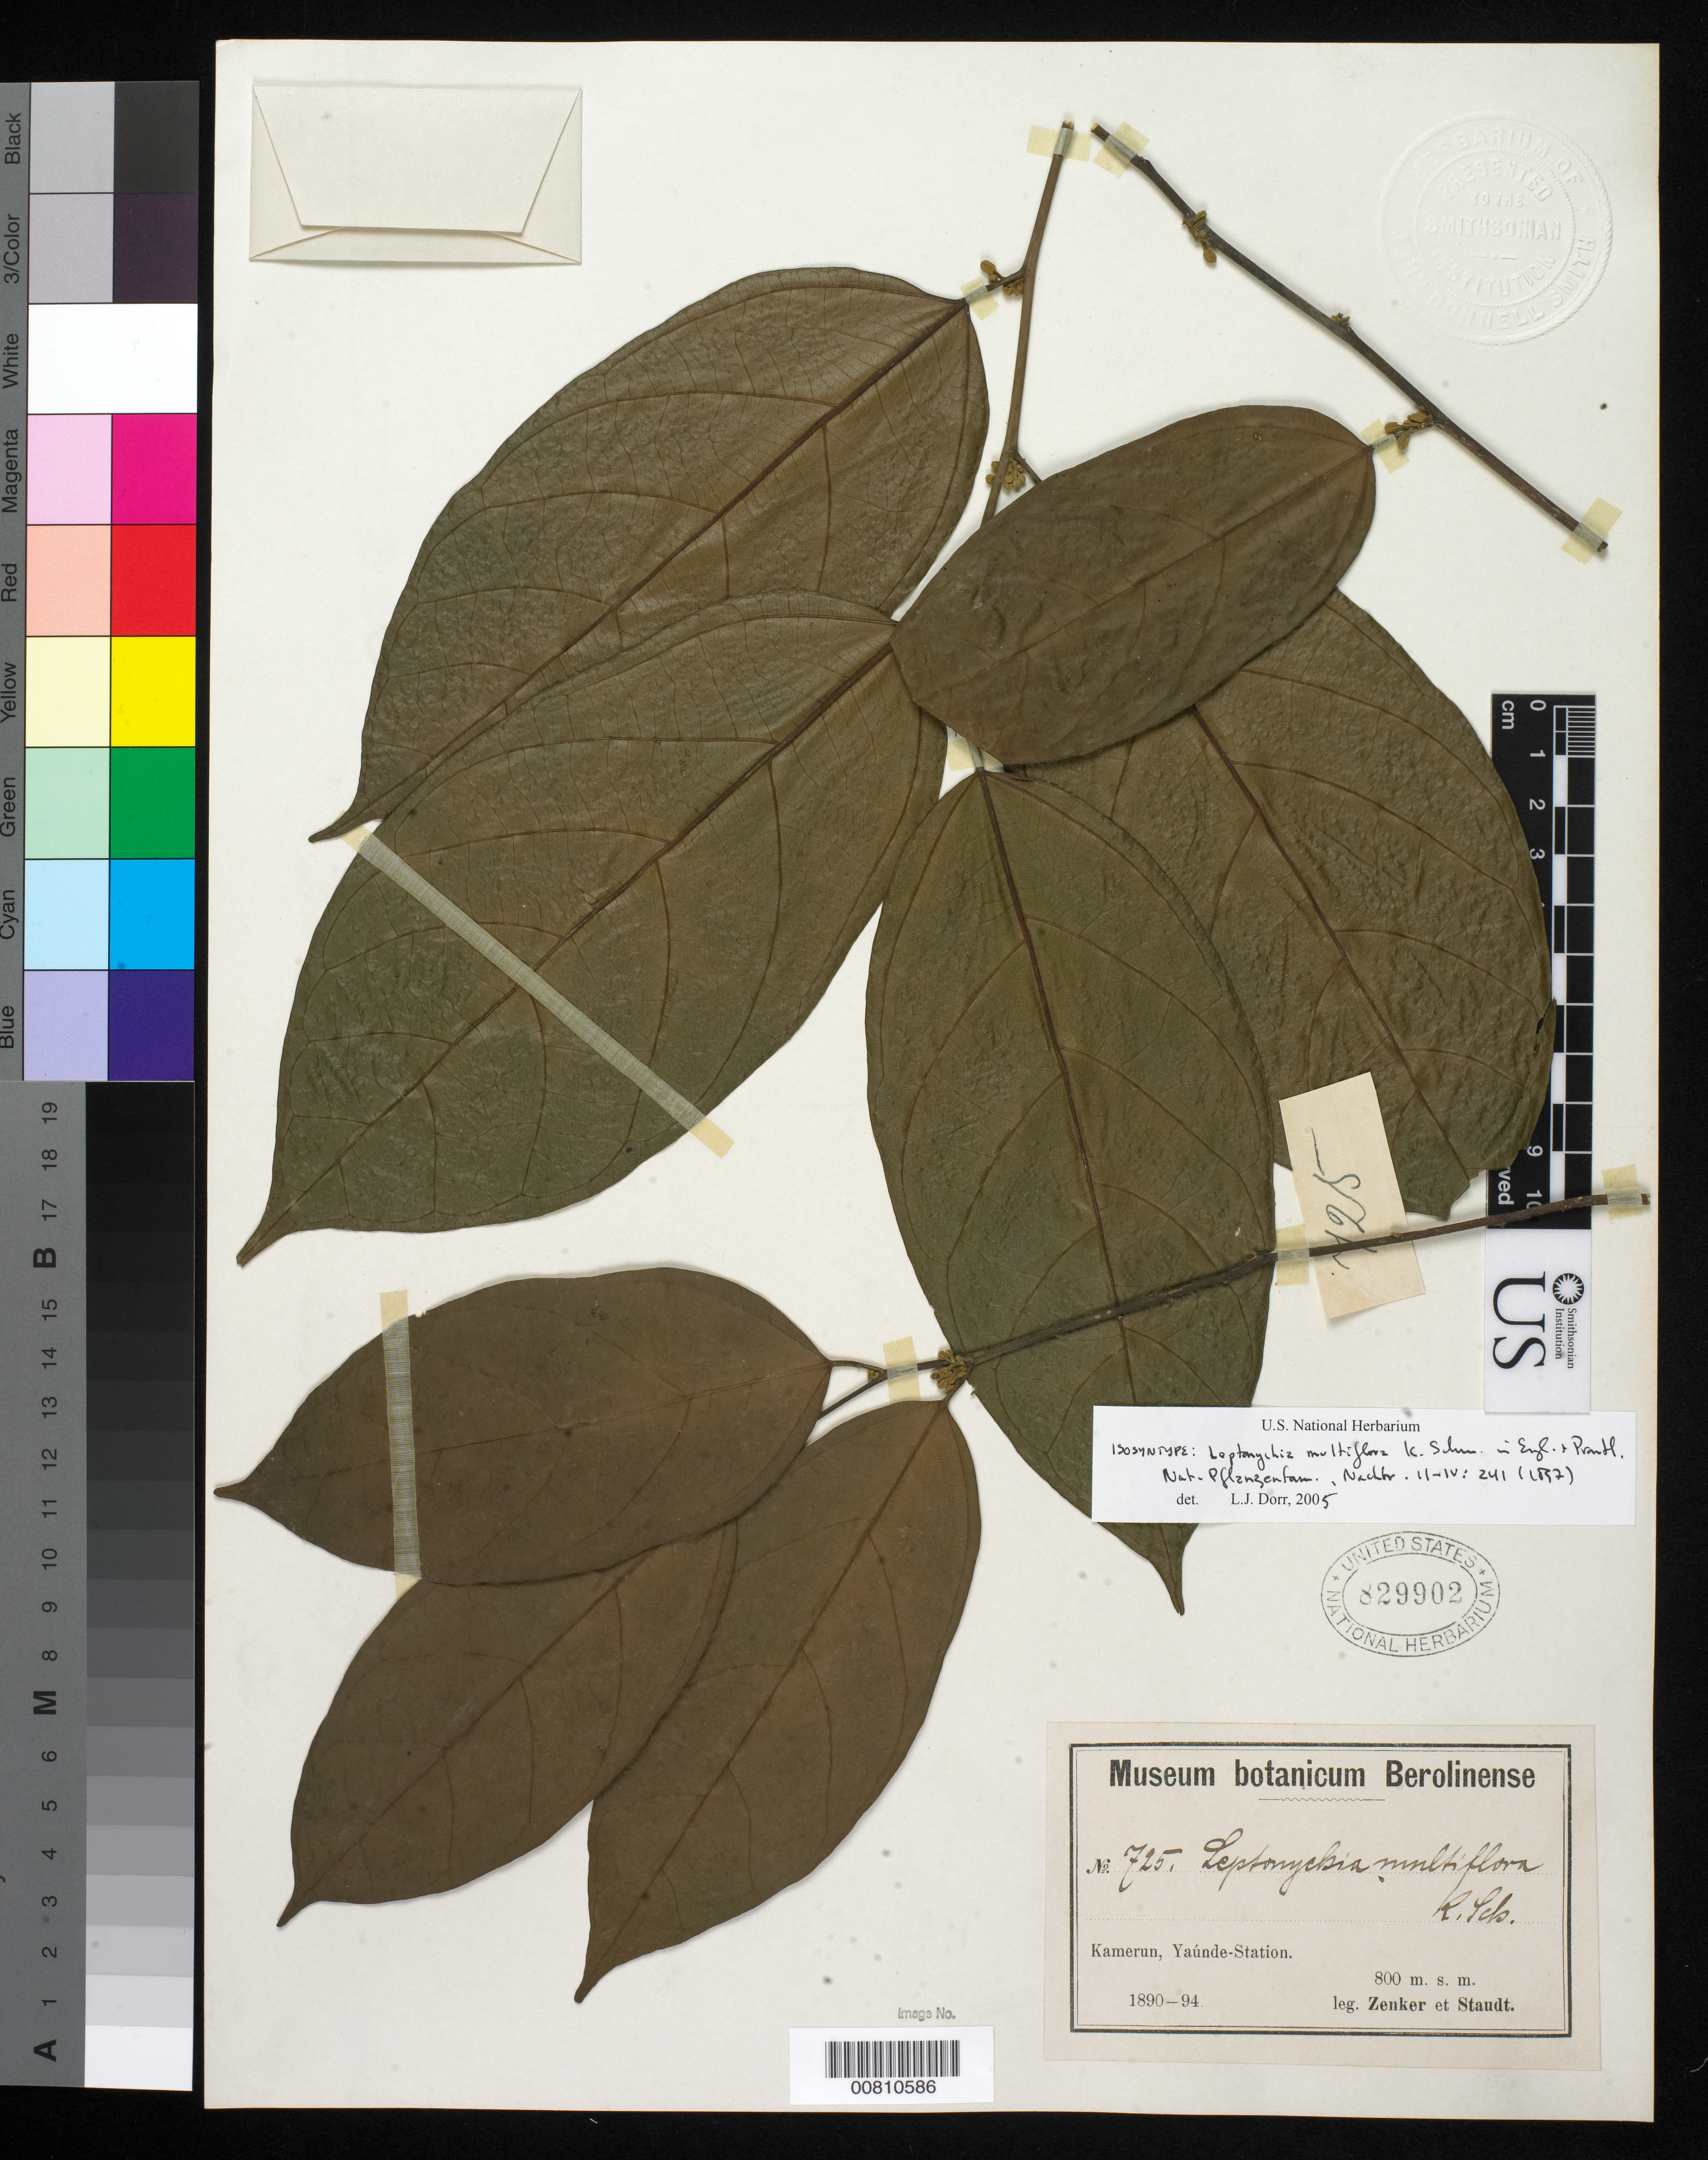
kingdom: Plantae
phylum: Tracheophyta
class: Magnoliopsida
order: Malvales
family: Malvaceae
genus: Leptonychia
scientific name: Leptonychia multiflora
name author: K. Schum.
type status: Isosyntype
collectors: G. A. Zenker & A. Staudt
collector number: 725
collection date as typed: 1890 to 1894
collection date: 1890/1894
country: Cameroon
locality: Kamerun, Yaúnde-Station.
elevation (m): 800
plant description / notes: More detailed description (with specimens cited) 1900, in Engler, Monogr. Afrik. Pflanzenfam. 5: 95.; Collection date Feb. 1895, as cited by Schum. (1900).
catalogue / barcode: US 829902